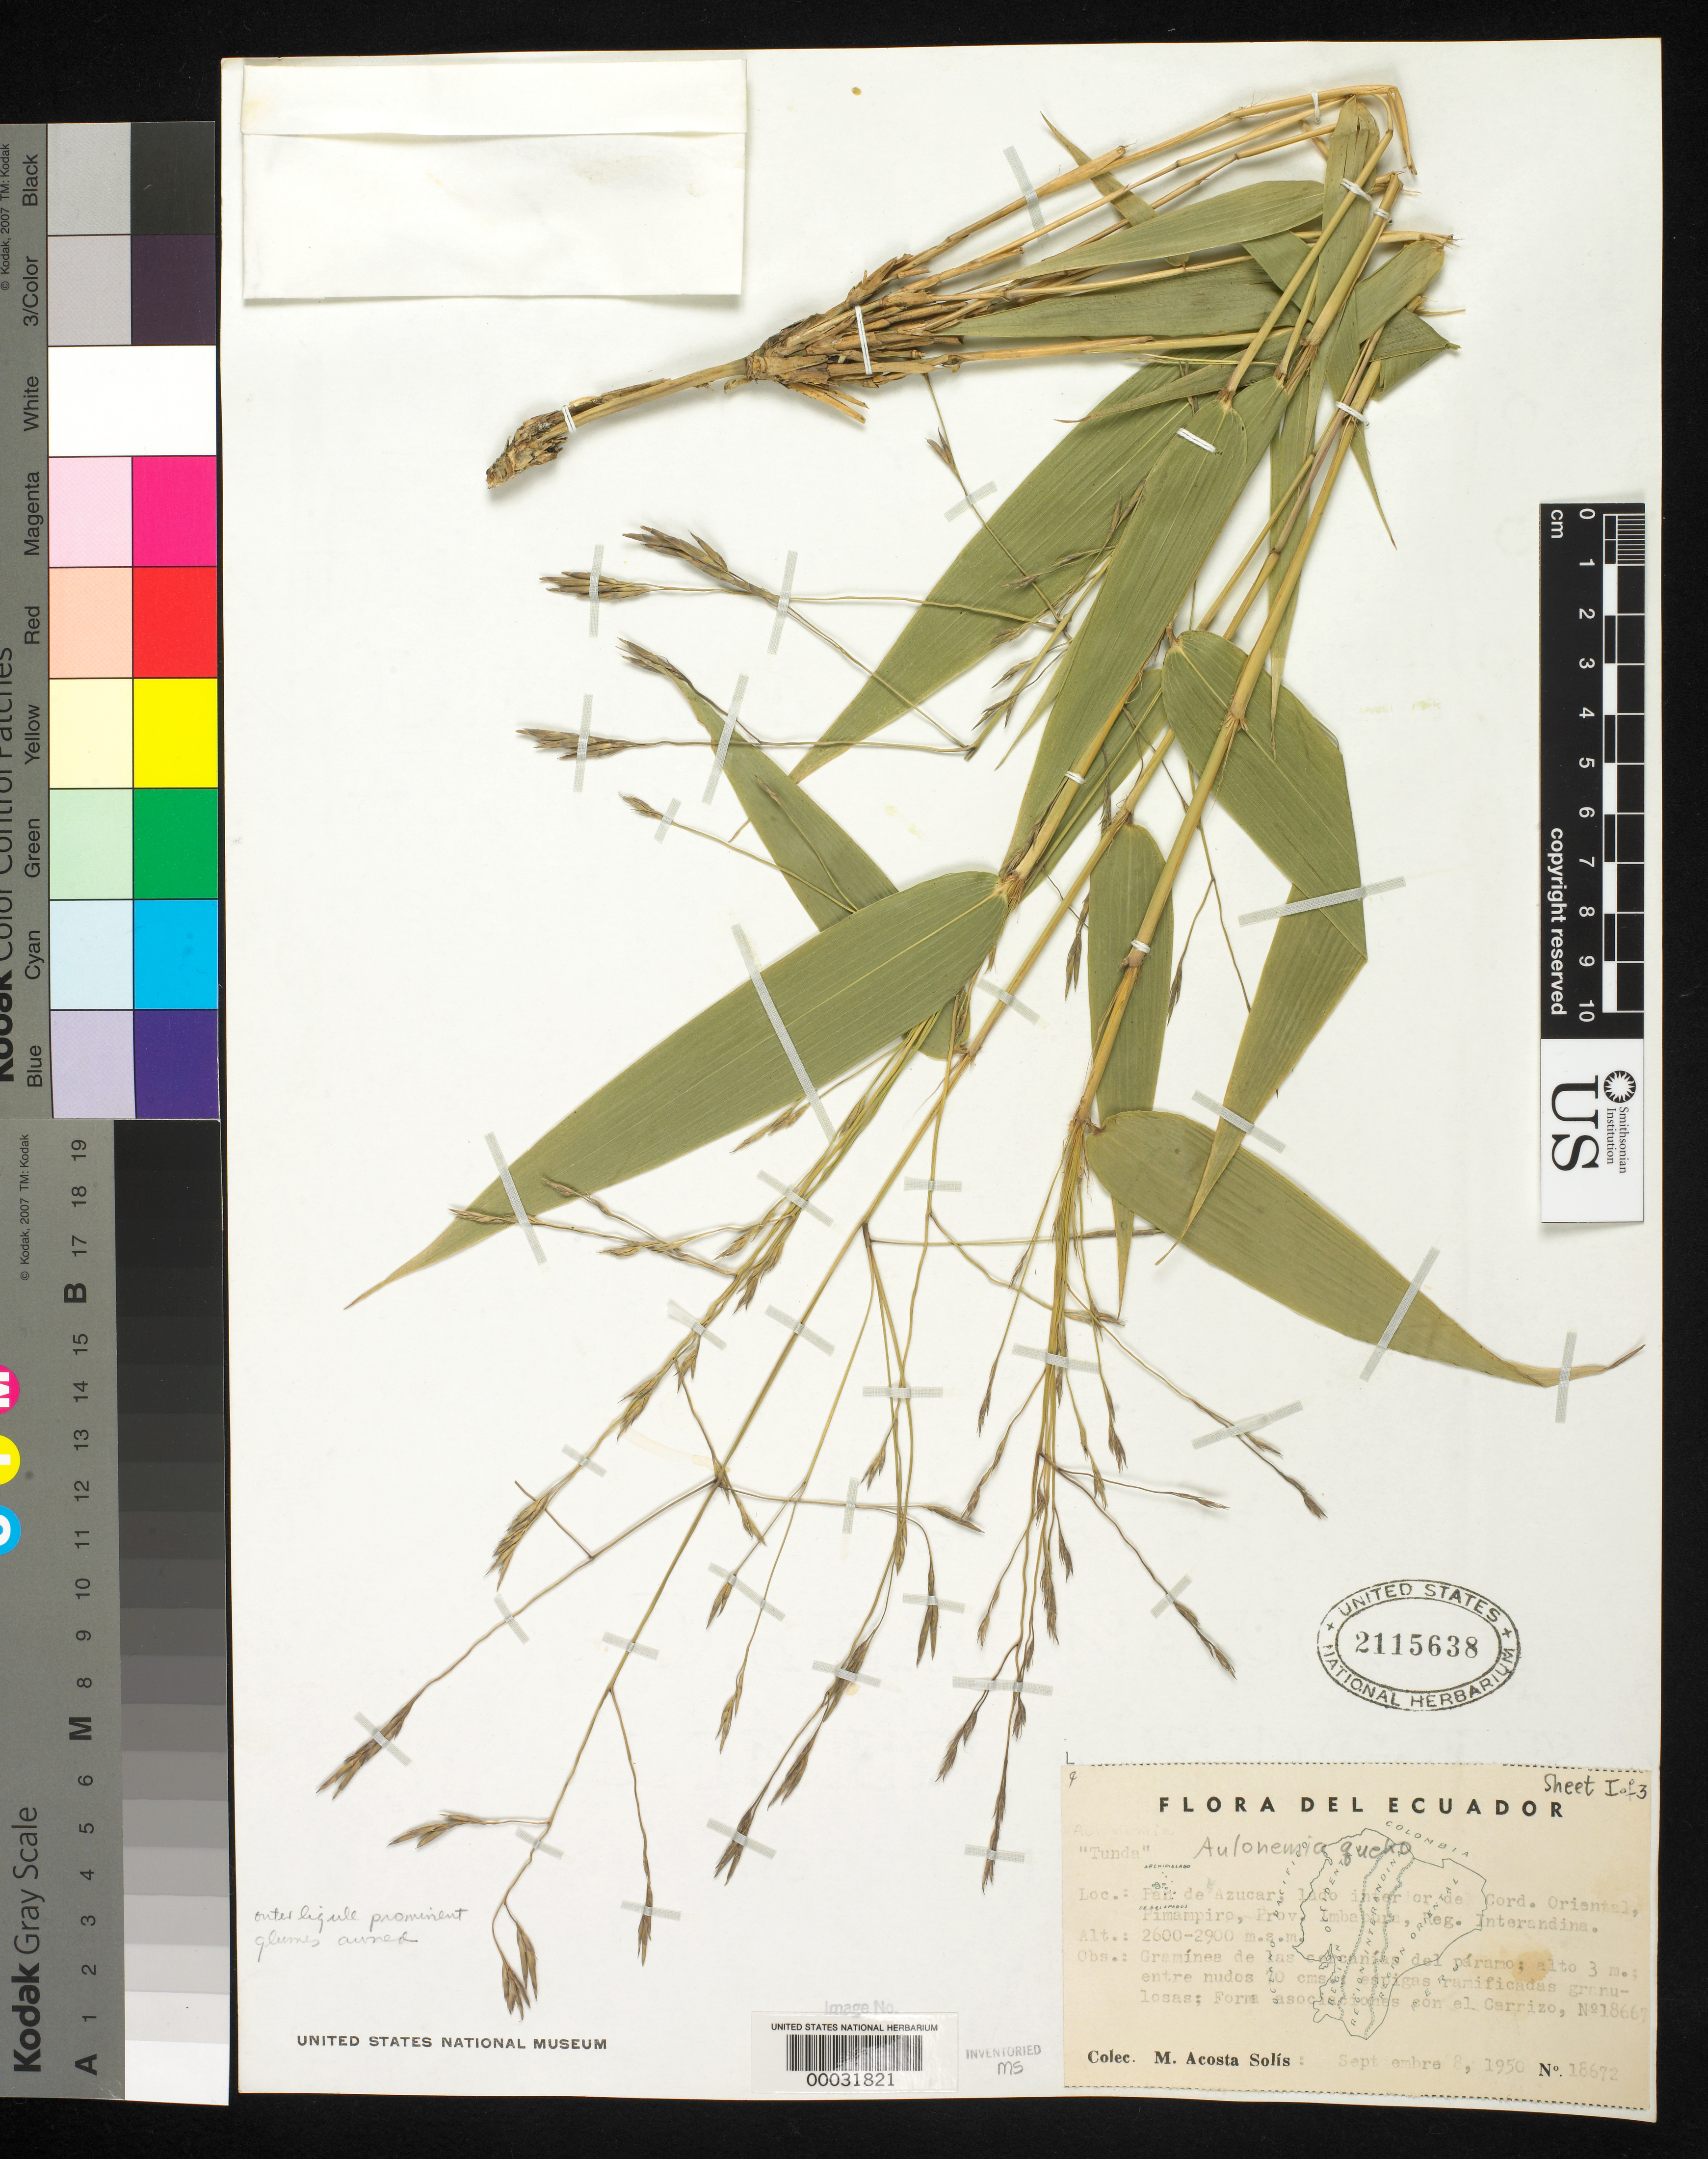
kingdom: Plantae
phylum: Tracheophyta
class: Liliopsida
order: Poales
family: Poaceae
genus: Aulonemia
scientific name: Aulonemia queko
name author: Goudot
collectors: M. Acosta Solis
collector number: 18672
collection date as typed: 08 Sep 1950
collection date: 1950-09-08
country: Ecuador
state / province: Imbabura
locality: Pan de Azucar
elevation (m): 2600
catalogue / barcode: US 2115638